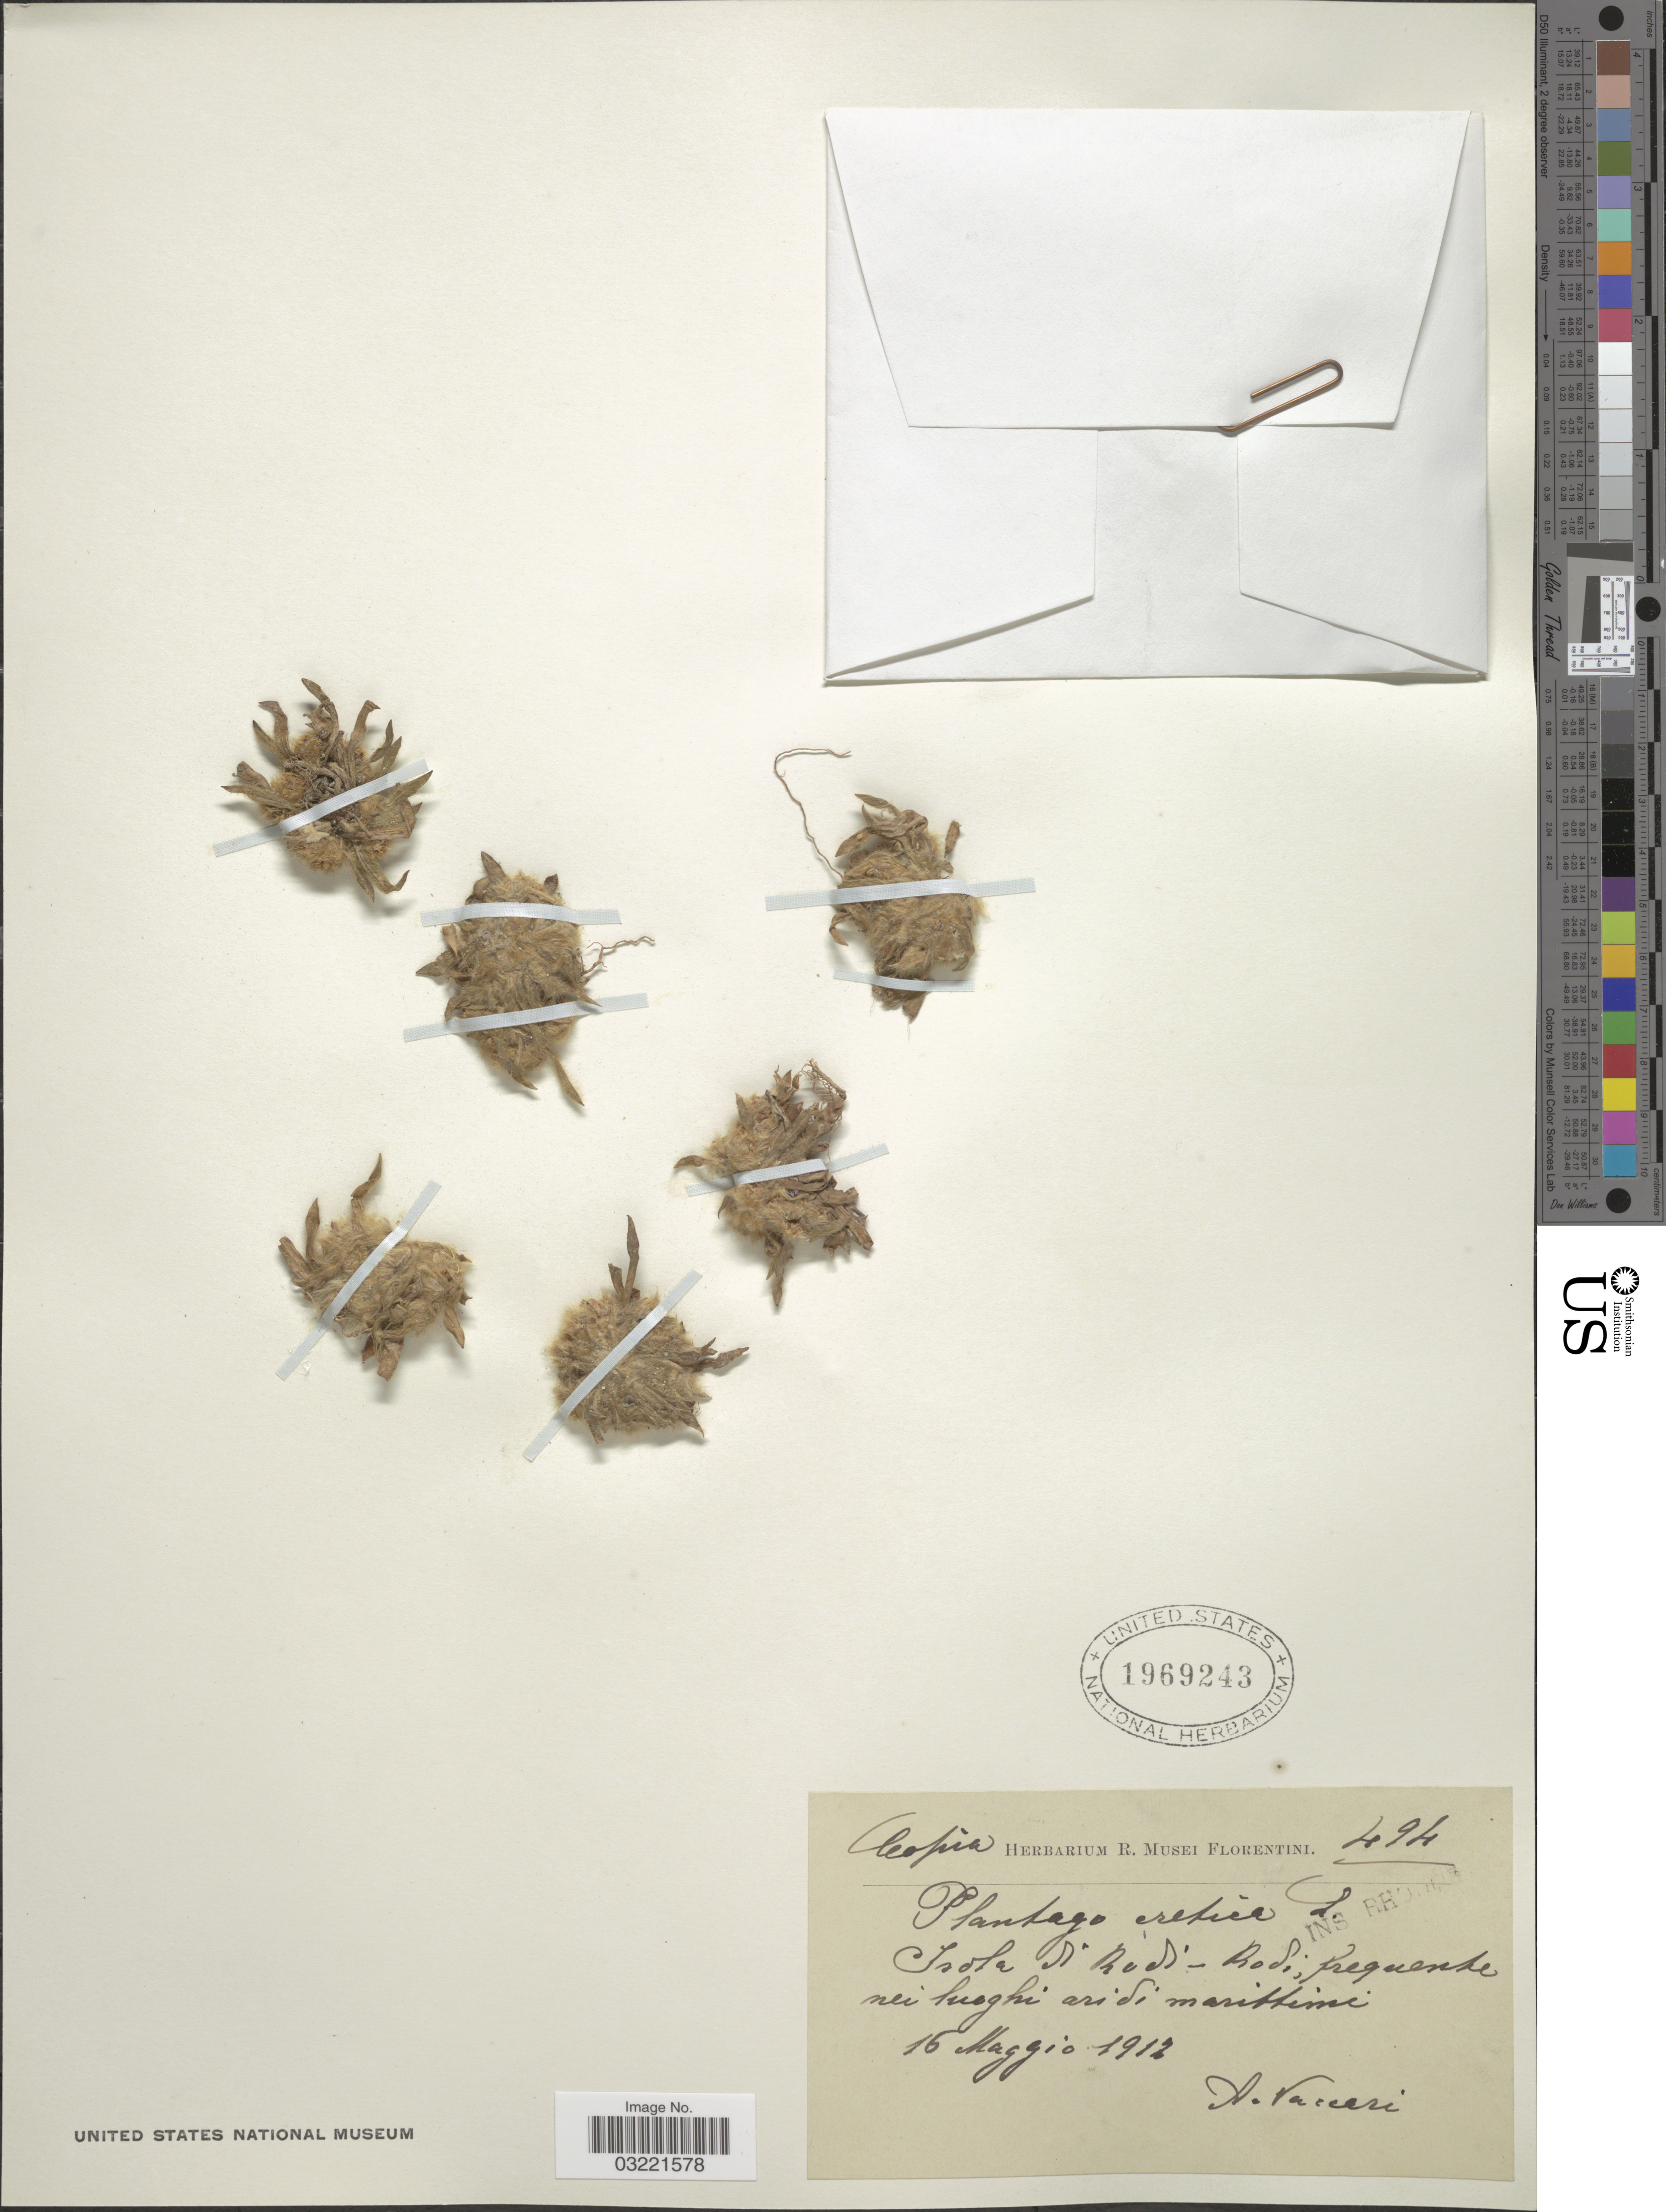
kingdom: Plantae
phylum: Tracheophyta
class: Magnoliopsida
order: Lamiales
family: Plantaginaceae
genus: Plantago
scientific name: Plantago cretica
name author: L.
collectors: A. Vaccari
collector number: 494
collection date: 1912-05-16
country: Greece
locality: Isola di Rodi-Rodi.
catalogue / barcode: US 1969243